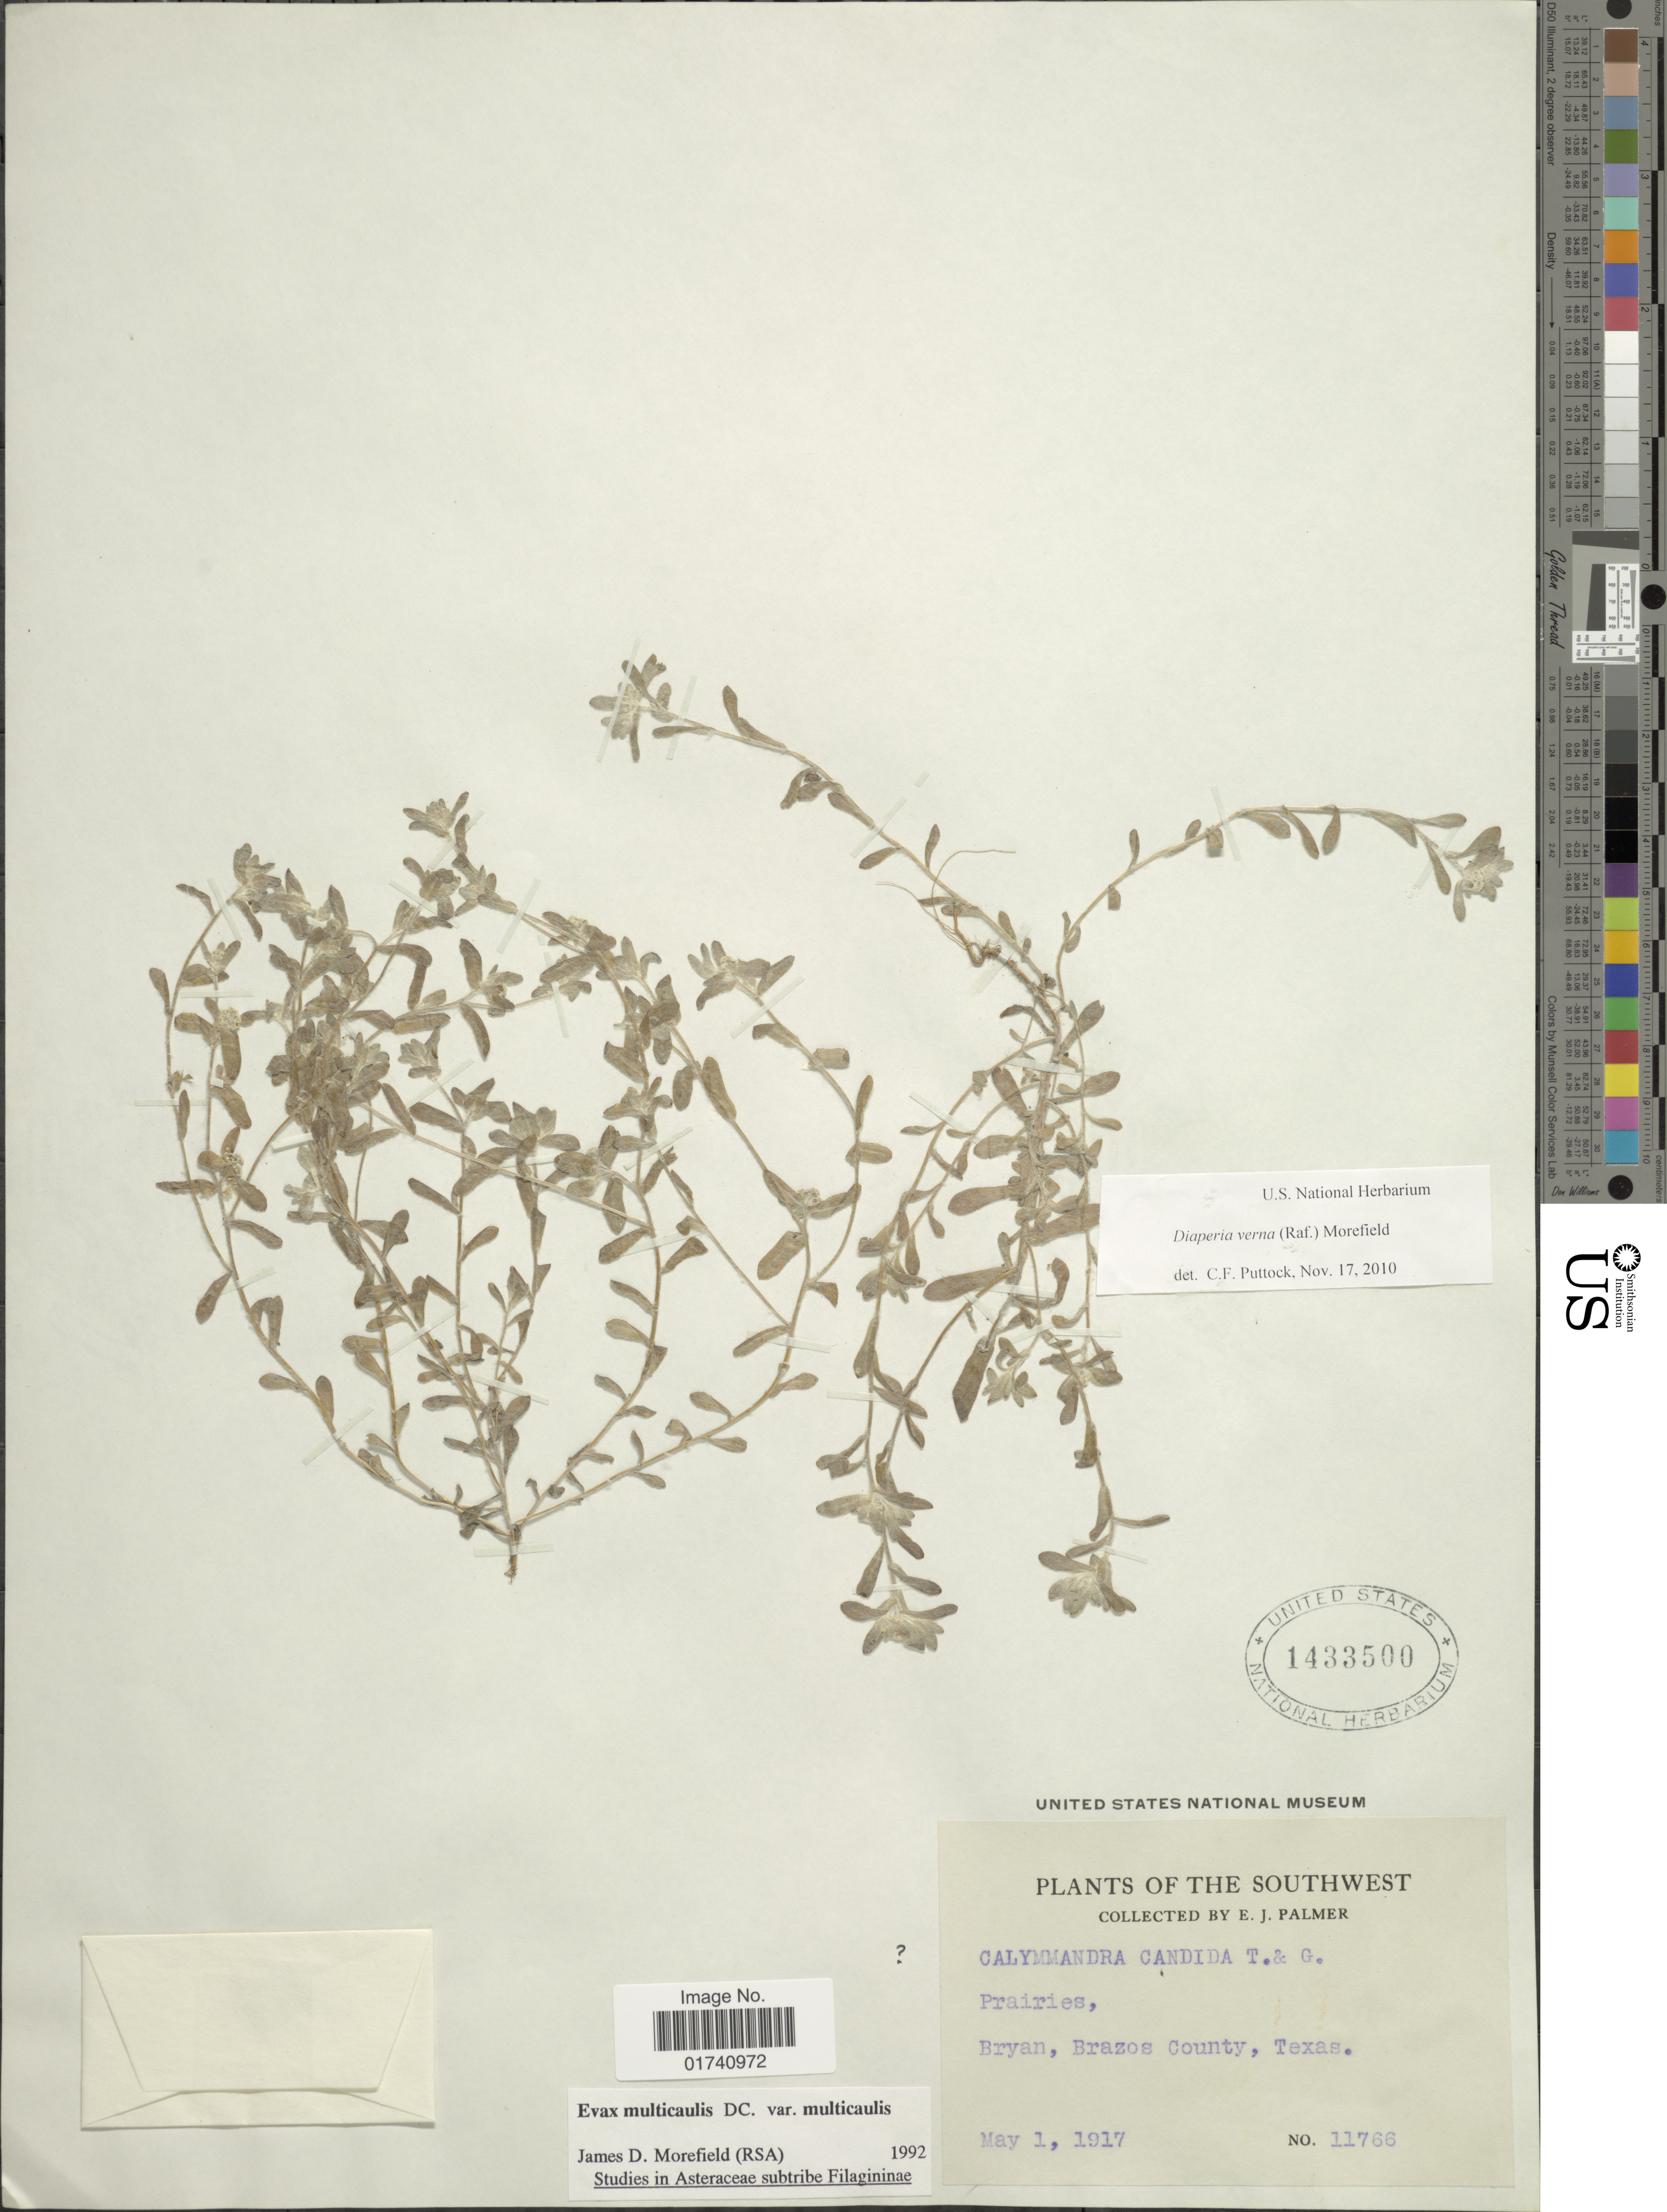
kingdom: Plantae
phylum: Tracheophyta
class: Magnoliopsida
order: Asterales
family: Asteraceae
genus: Diaperia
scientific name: Diaperia verna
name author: (Raf.) Morefield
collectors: E. J. Palmer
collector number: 11766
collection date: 1917-05-01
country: United States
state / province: Texas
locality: The Southwest. Bryan, Brazos County.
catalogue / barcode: US 1433500